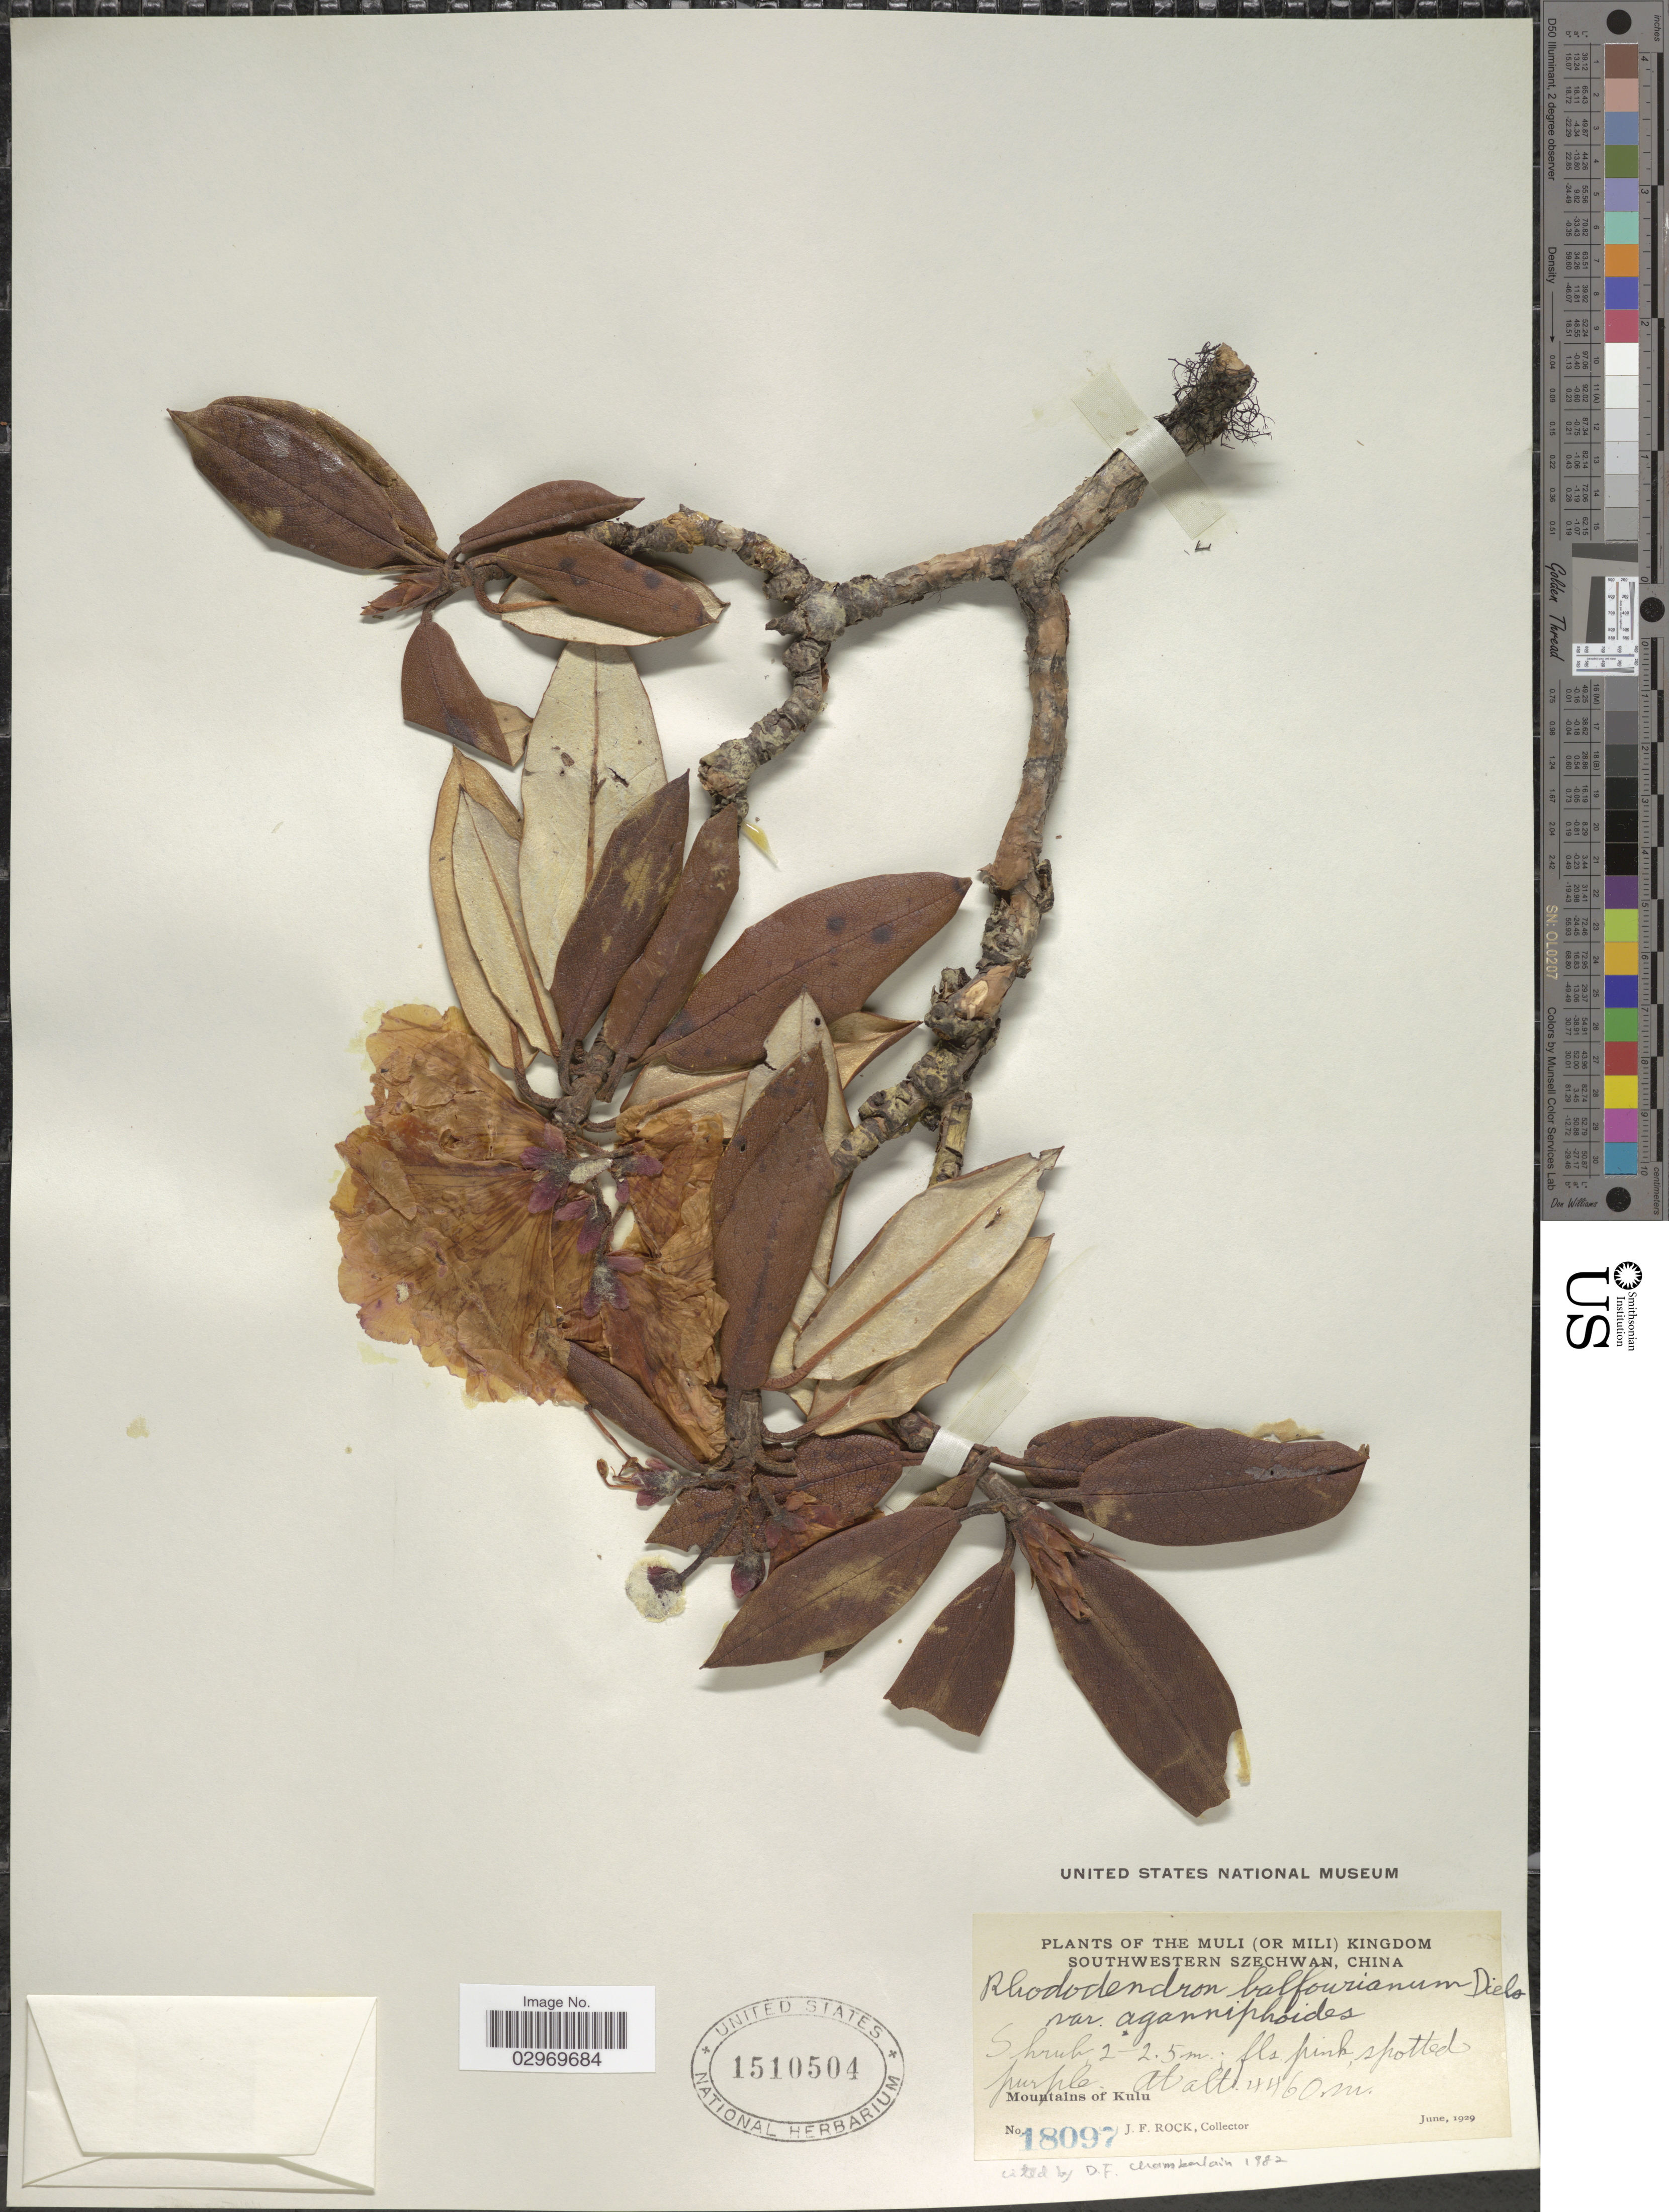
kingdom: Plantae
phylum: Tracheophyta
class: Magnoliopsida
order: Ericales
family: Ericaceae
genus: Rhododendron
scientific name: Rhododendron balfourianum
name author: Diels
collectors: J. Rock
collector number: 18097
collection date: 1929-06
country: China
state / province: Sichuan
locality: The Muli (or Mili) Kingdom, Southwestern Szechwan. Mountains of Kulu.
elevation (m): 4460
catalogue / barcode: US 1510504